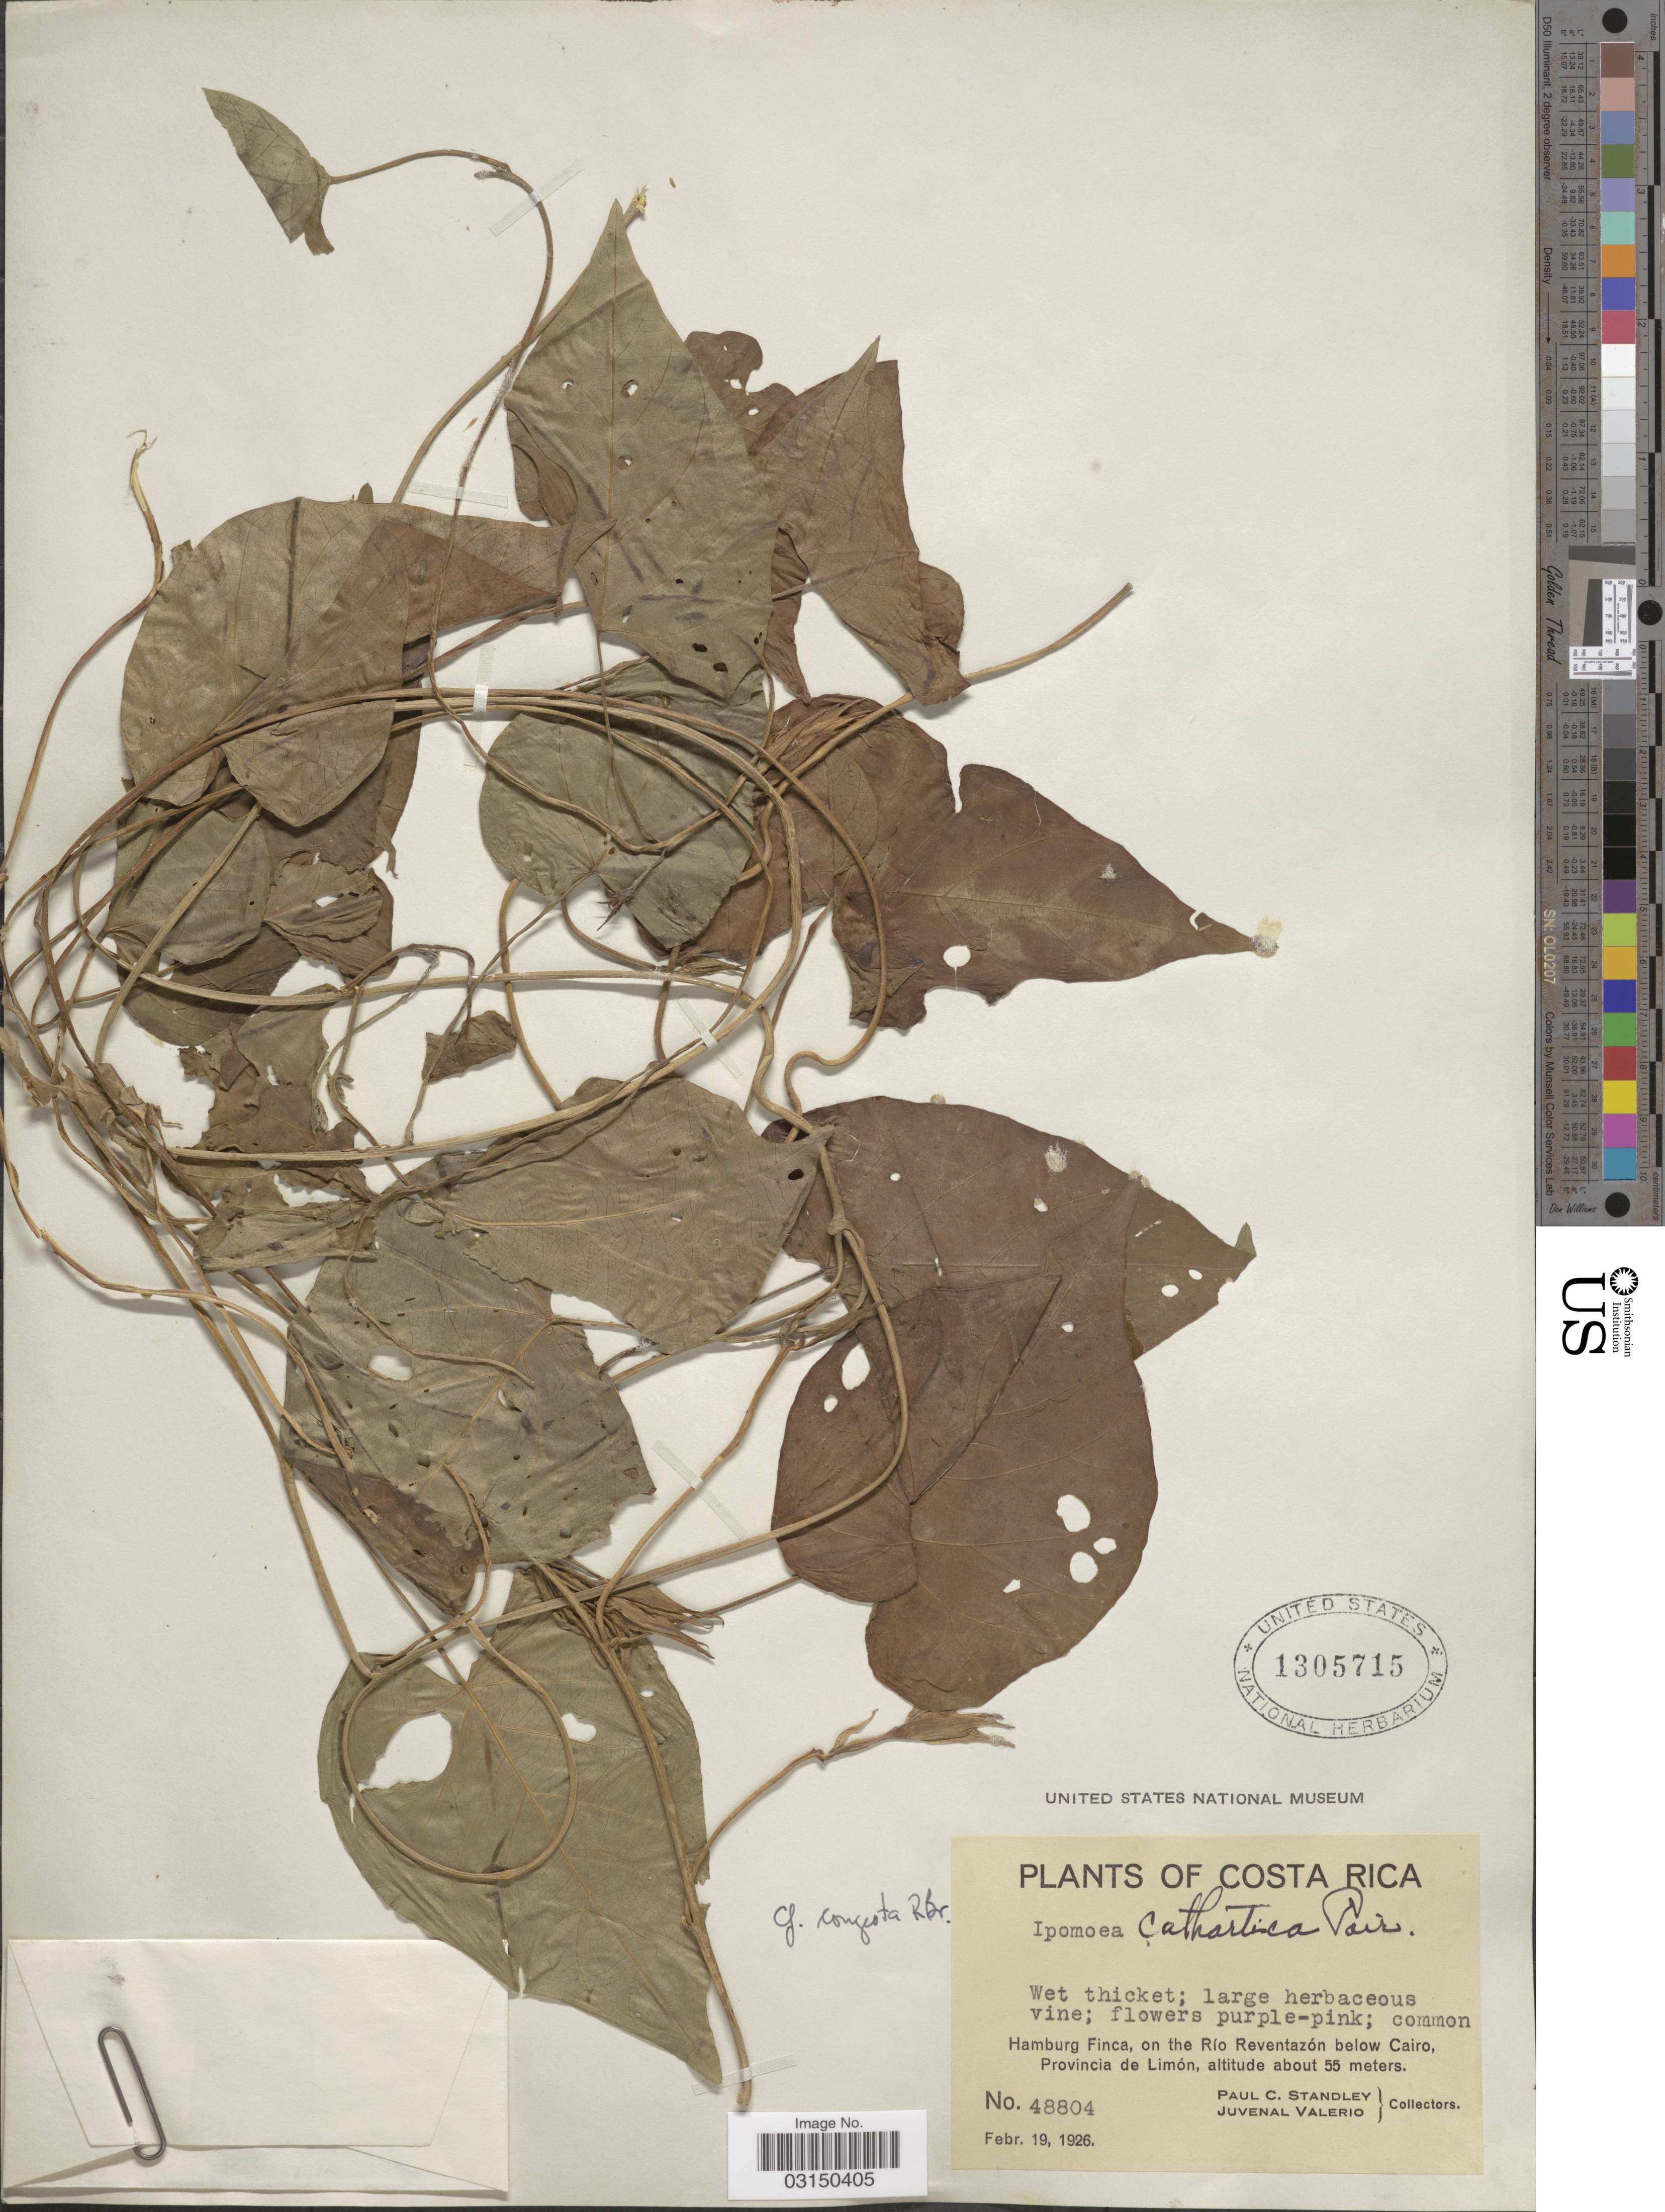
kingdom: Plantae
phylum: Tracheophyta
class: Magnoliopsida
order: Solanales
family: Convolvulaceae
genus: Ipomoea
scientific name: Ipomoea indica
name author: (Burm.) Merr.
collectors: P. C. Standley & J. Valerio R.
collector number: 48804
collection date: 1926-02-19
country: Costa Rica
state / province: Limón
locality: Hamburg Finca, on the Río Reventazón below Cairo, Provincia de Limón.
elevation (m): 55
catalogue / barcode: US 1305715